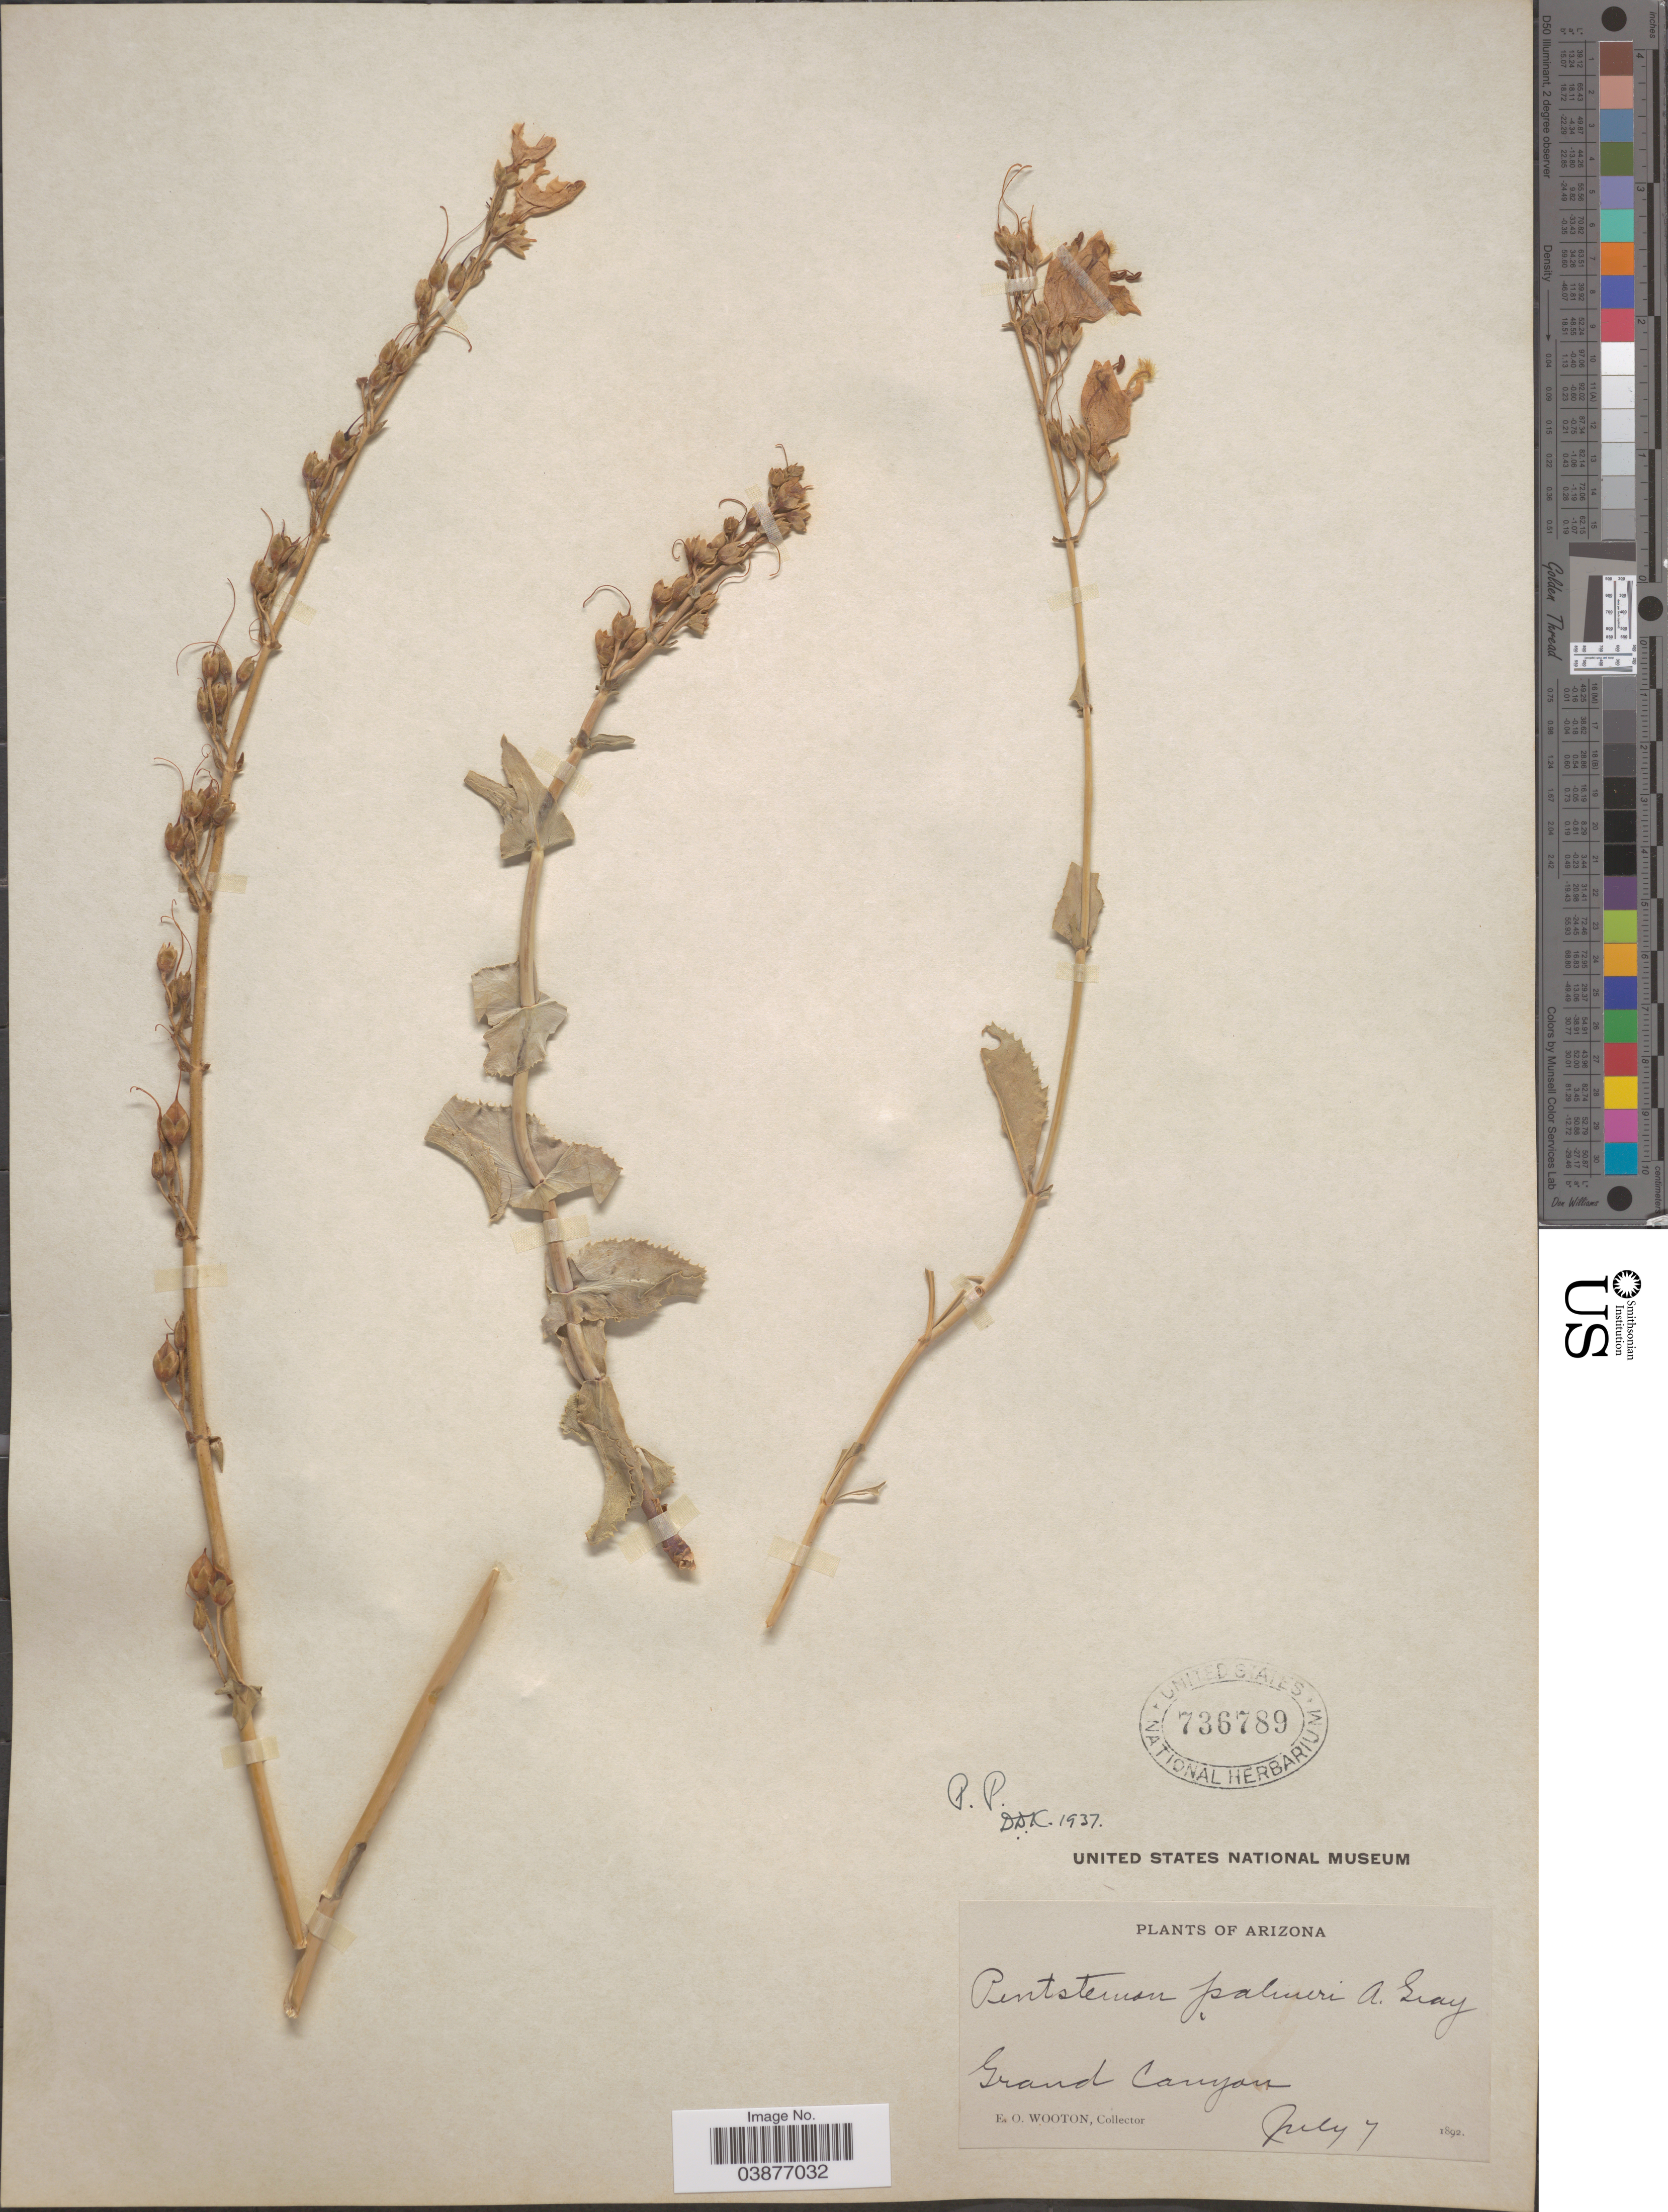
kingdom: Plantae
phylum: Tracheophyta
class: Magnoliopsida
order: Lamiales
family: Plantaginaceae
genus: Penstemon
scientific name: Penstemon palmeri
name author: A. Gray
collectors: E. O. Wooton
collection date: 1892-07-07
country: United States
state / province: Arizona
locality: Grand Canyon.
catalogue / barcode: US 736789